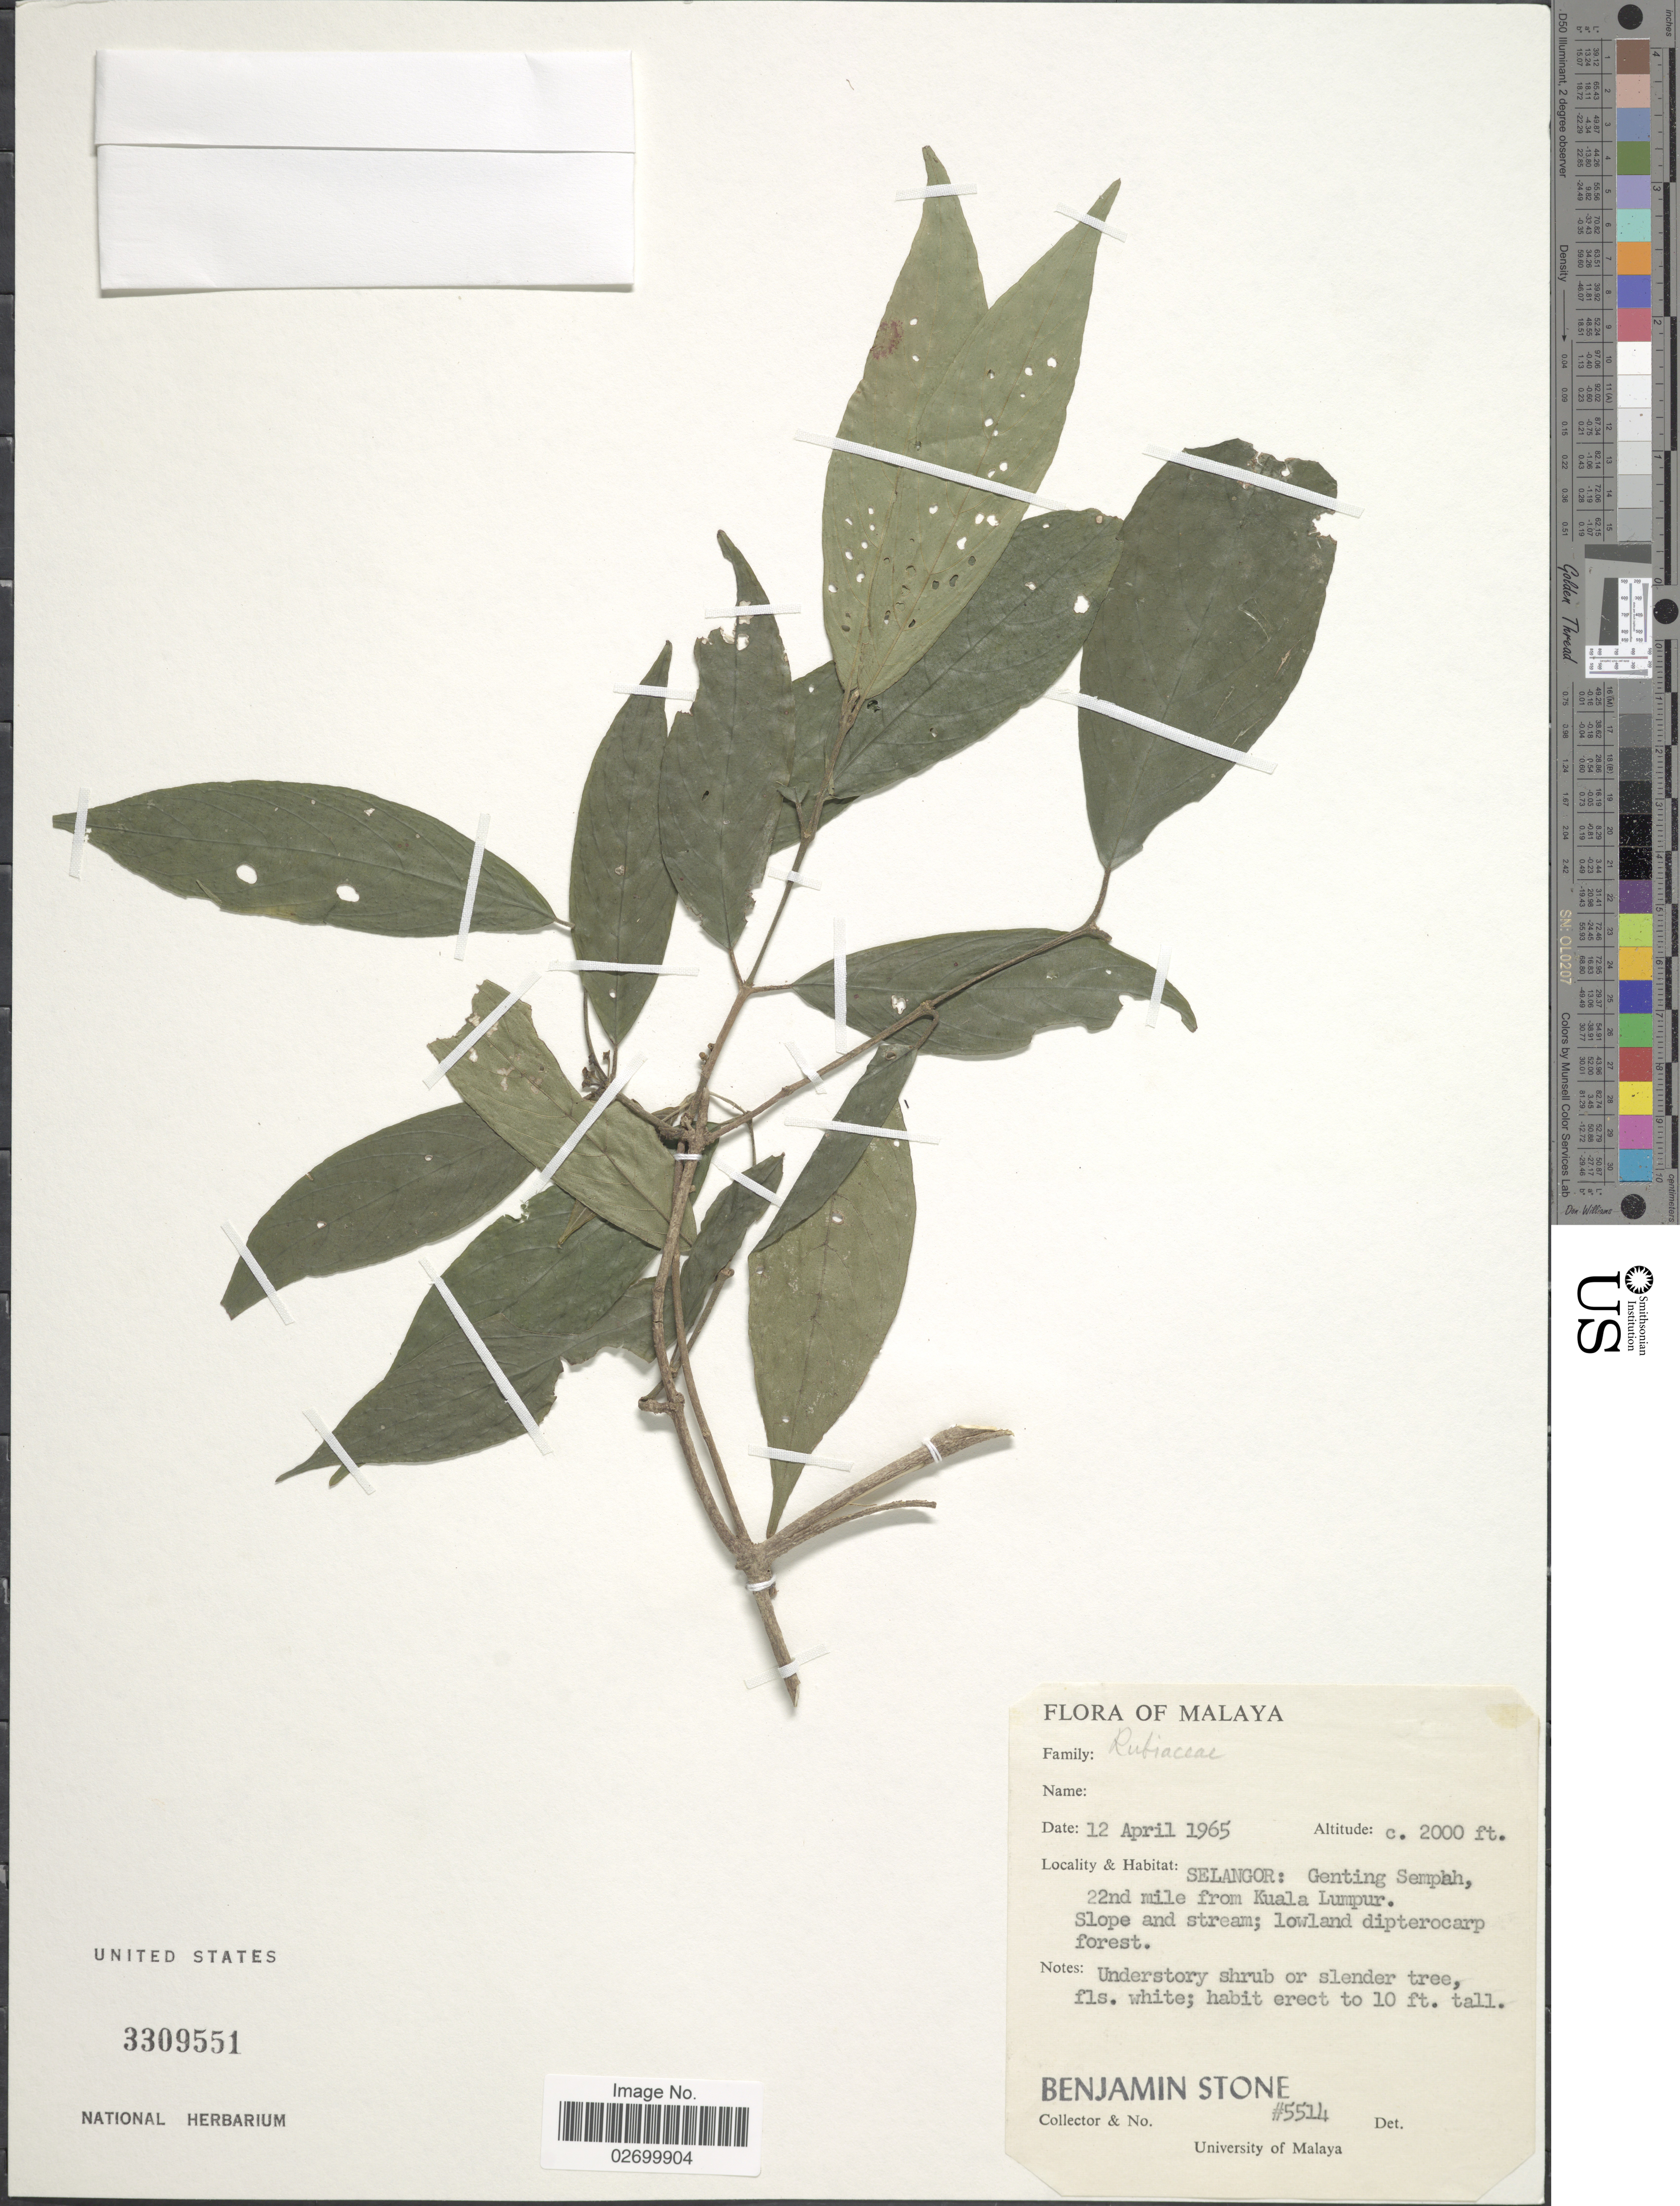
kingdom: Plantae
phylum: Tracheophyta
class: Magnoliopsida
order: Gentianales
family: Rubiaceae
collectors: B. C. Stone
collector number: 5514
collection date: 1965-04-12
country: Malaysia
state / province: Selangor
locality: Malaya. Genting Sempah, 22nd mile from Kuala Lumpur.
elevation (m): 610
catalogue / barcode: US 3309551